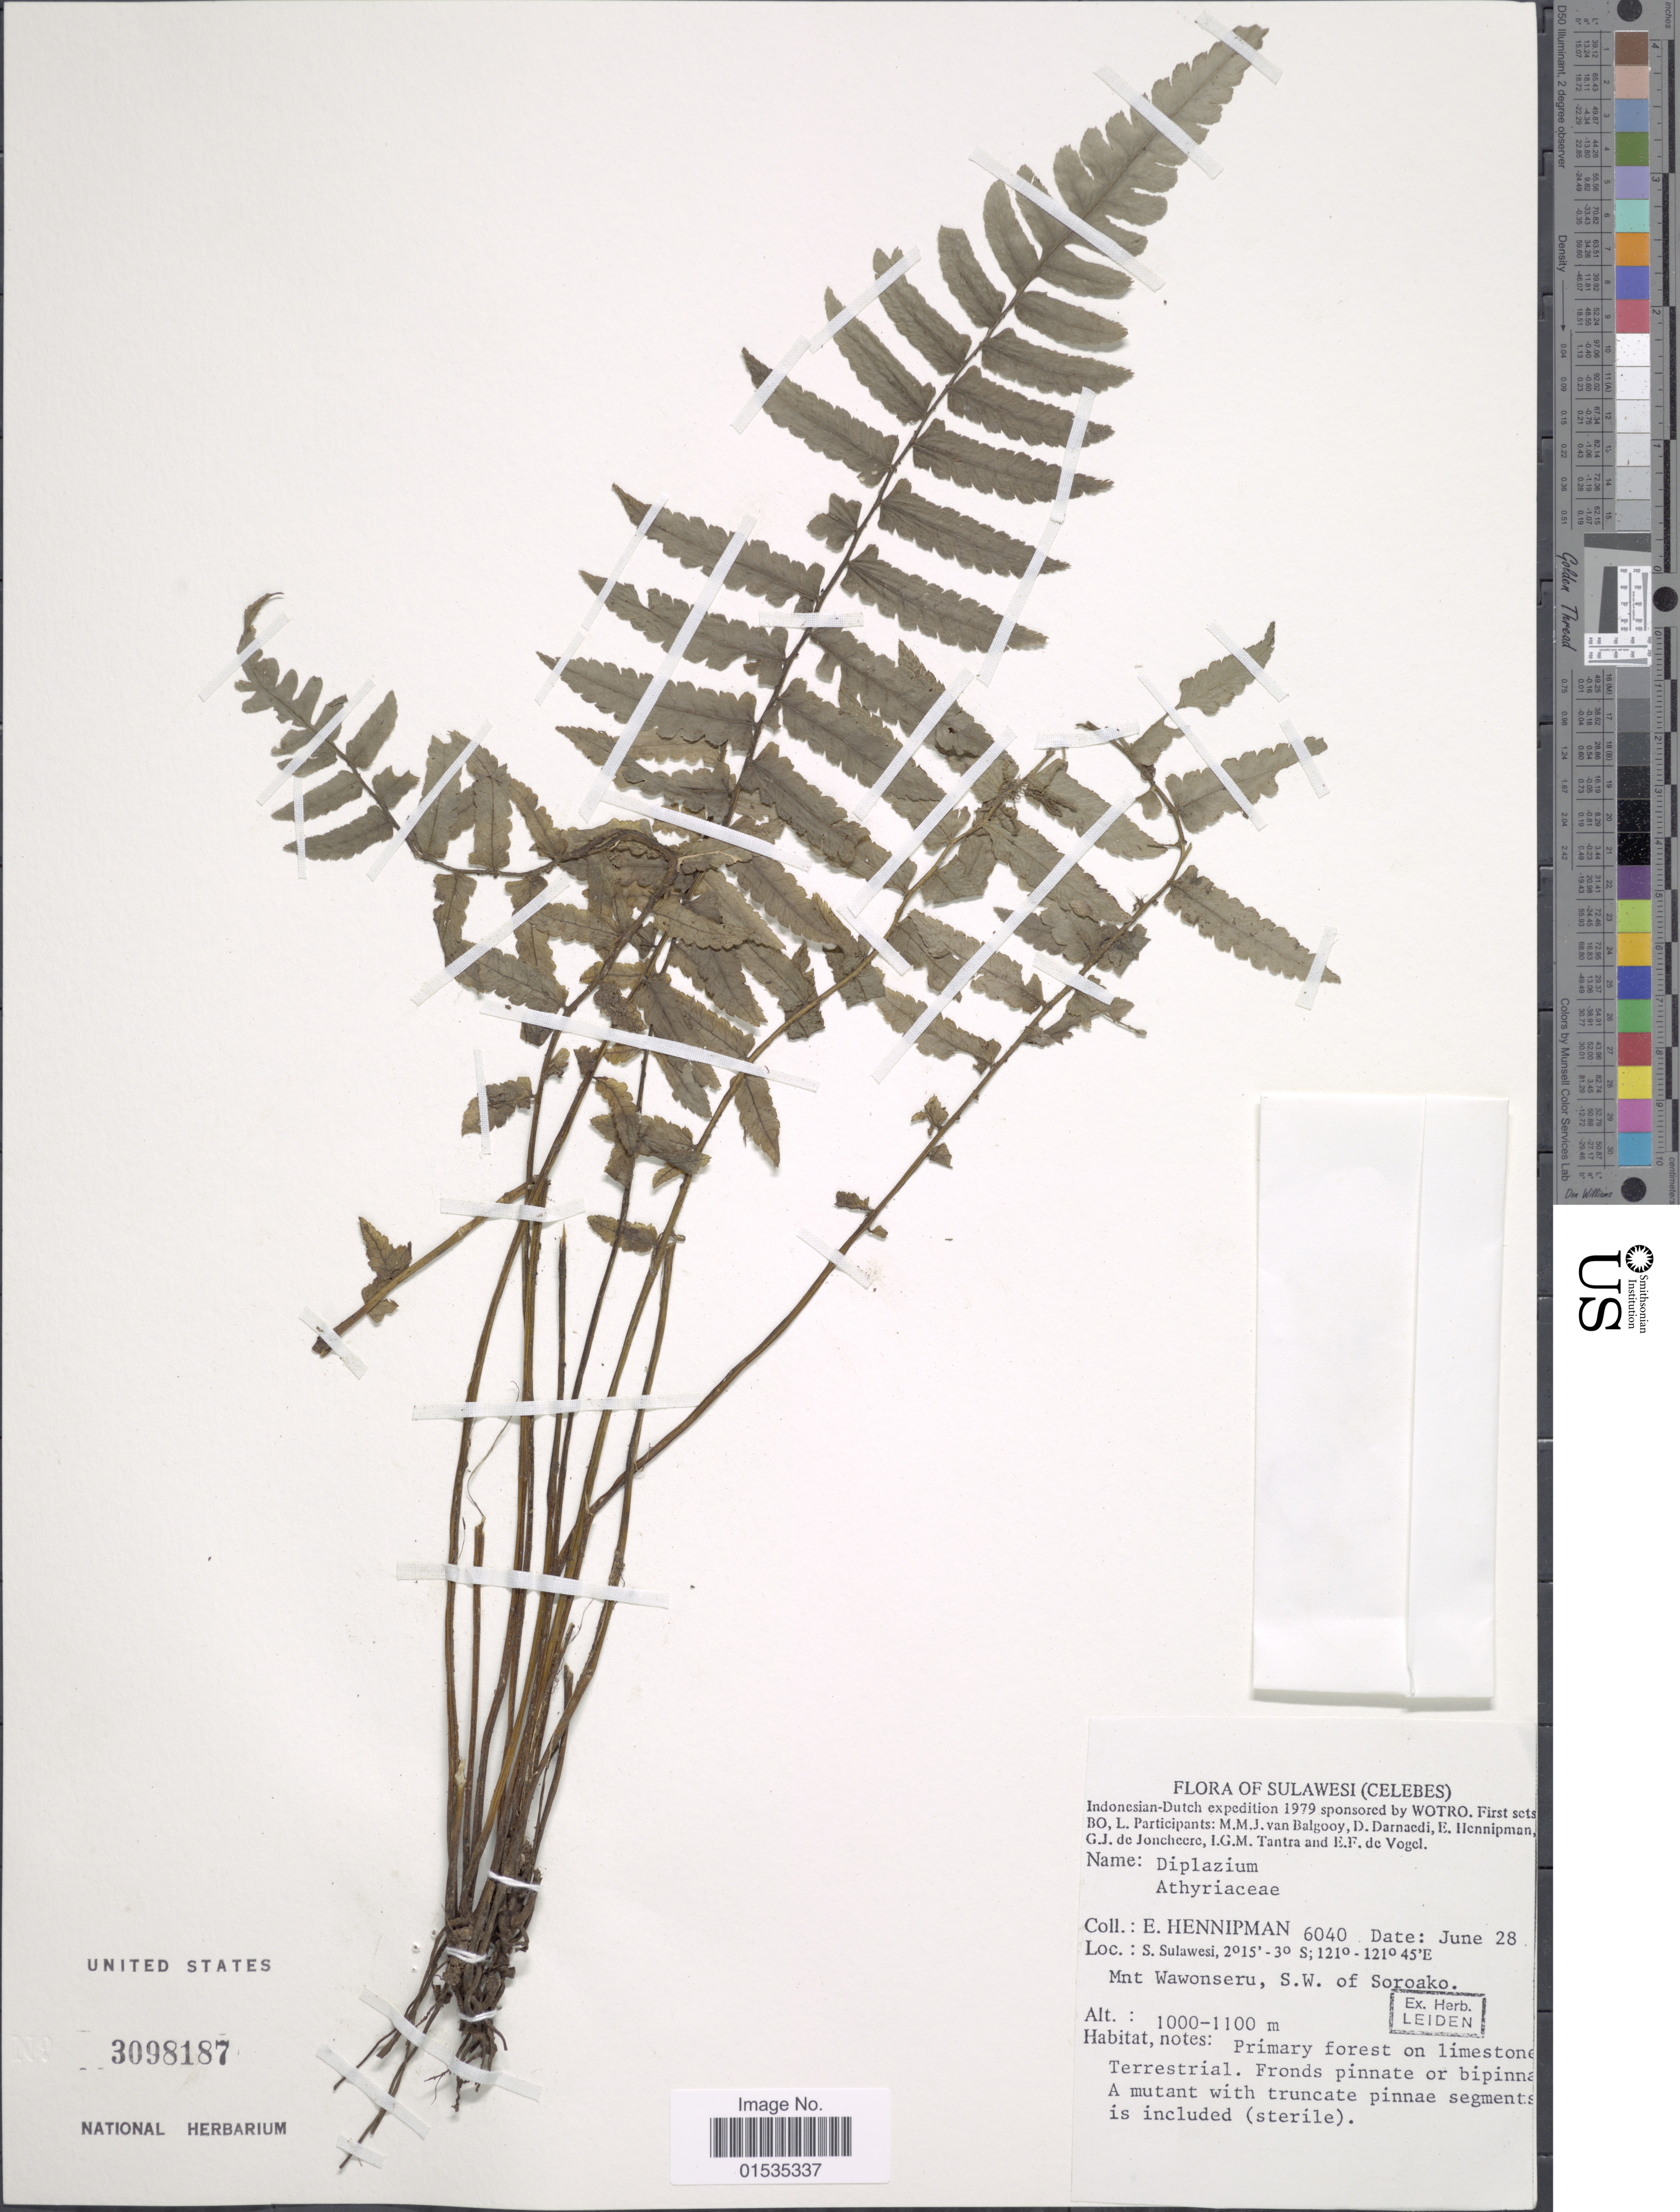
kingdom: Plantae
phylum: Tracheophyta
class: Polypodiopsida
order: Polypodiales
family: Athyriaceae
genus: Diplazium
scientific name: Diplazium sp.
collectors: E. Hennipman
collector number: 6040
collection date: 1979-06-28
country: Indonesia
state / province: Sulawesi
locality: Celebes, S. Sulawesi, Mnt Wawonseru, S.W. of Soroako, Indonesian-Dutch Expedition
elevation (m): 1000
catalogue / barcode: US 3098187